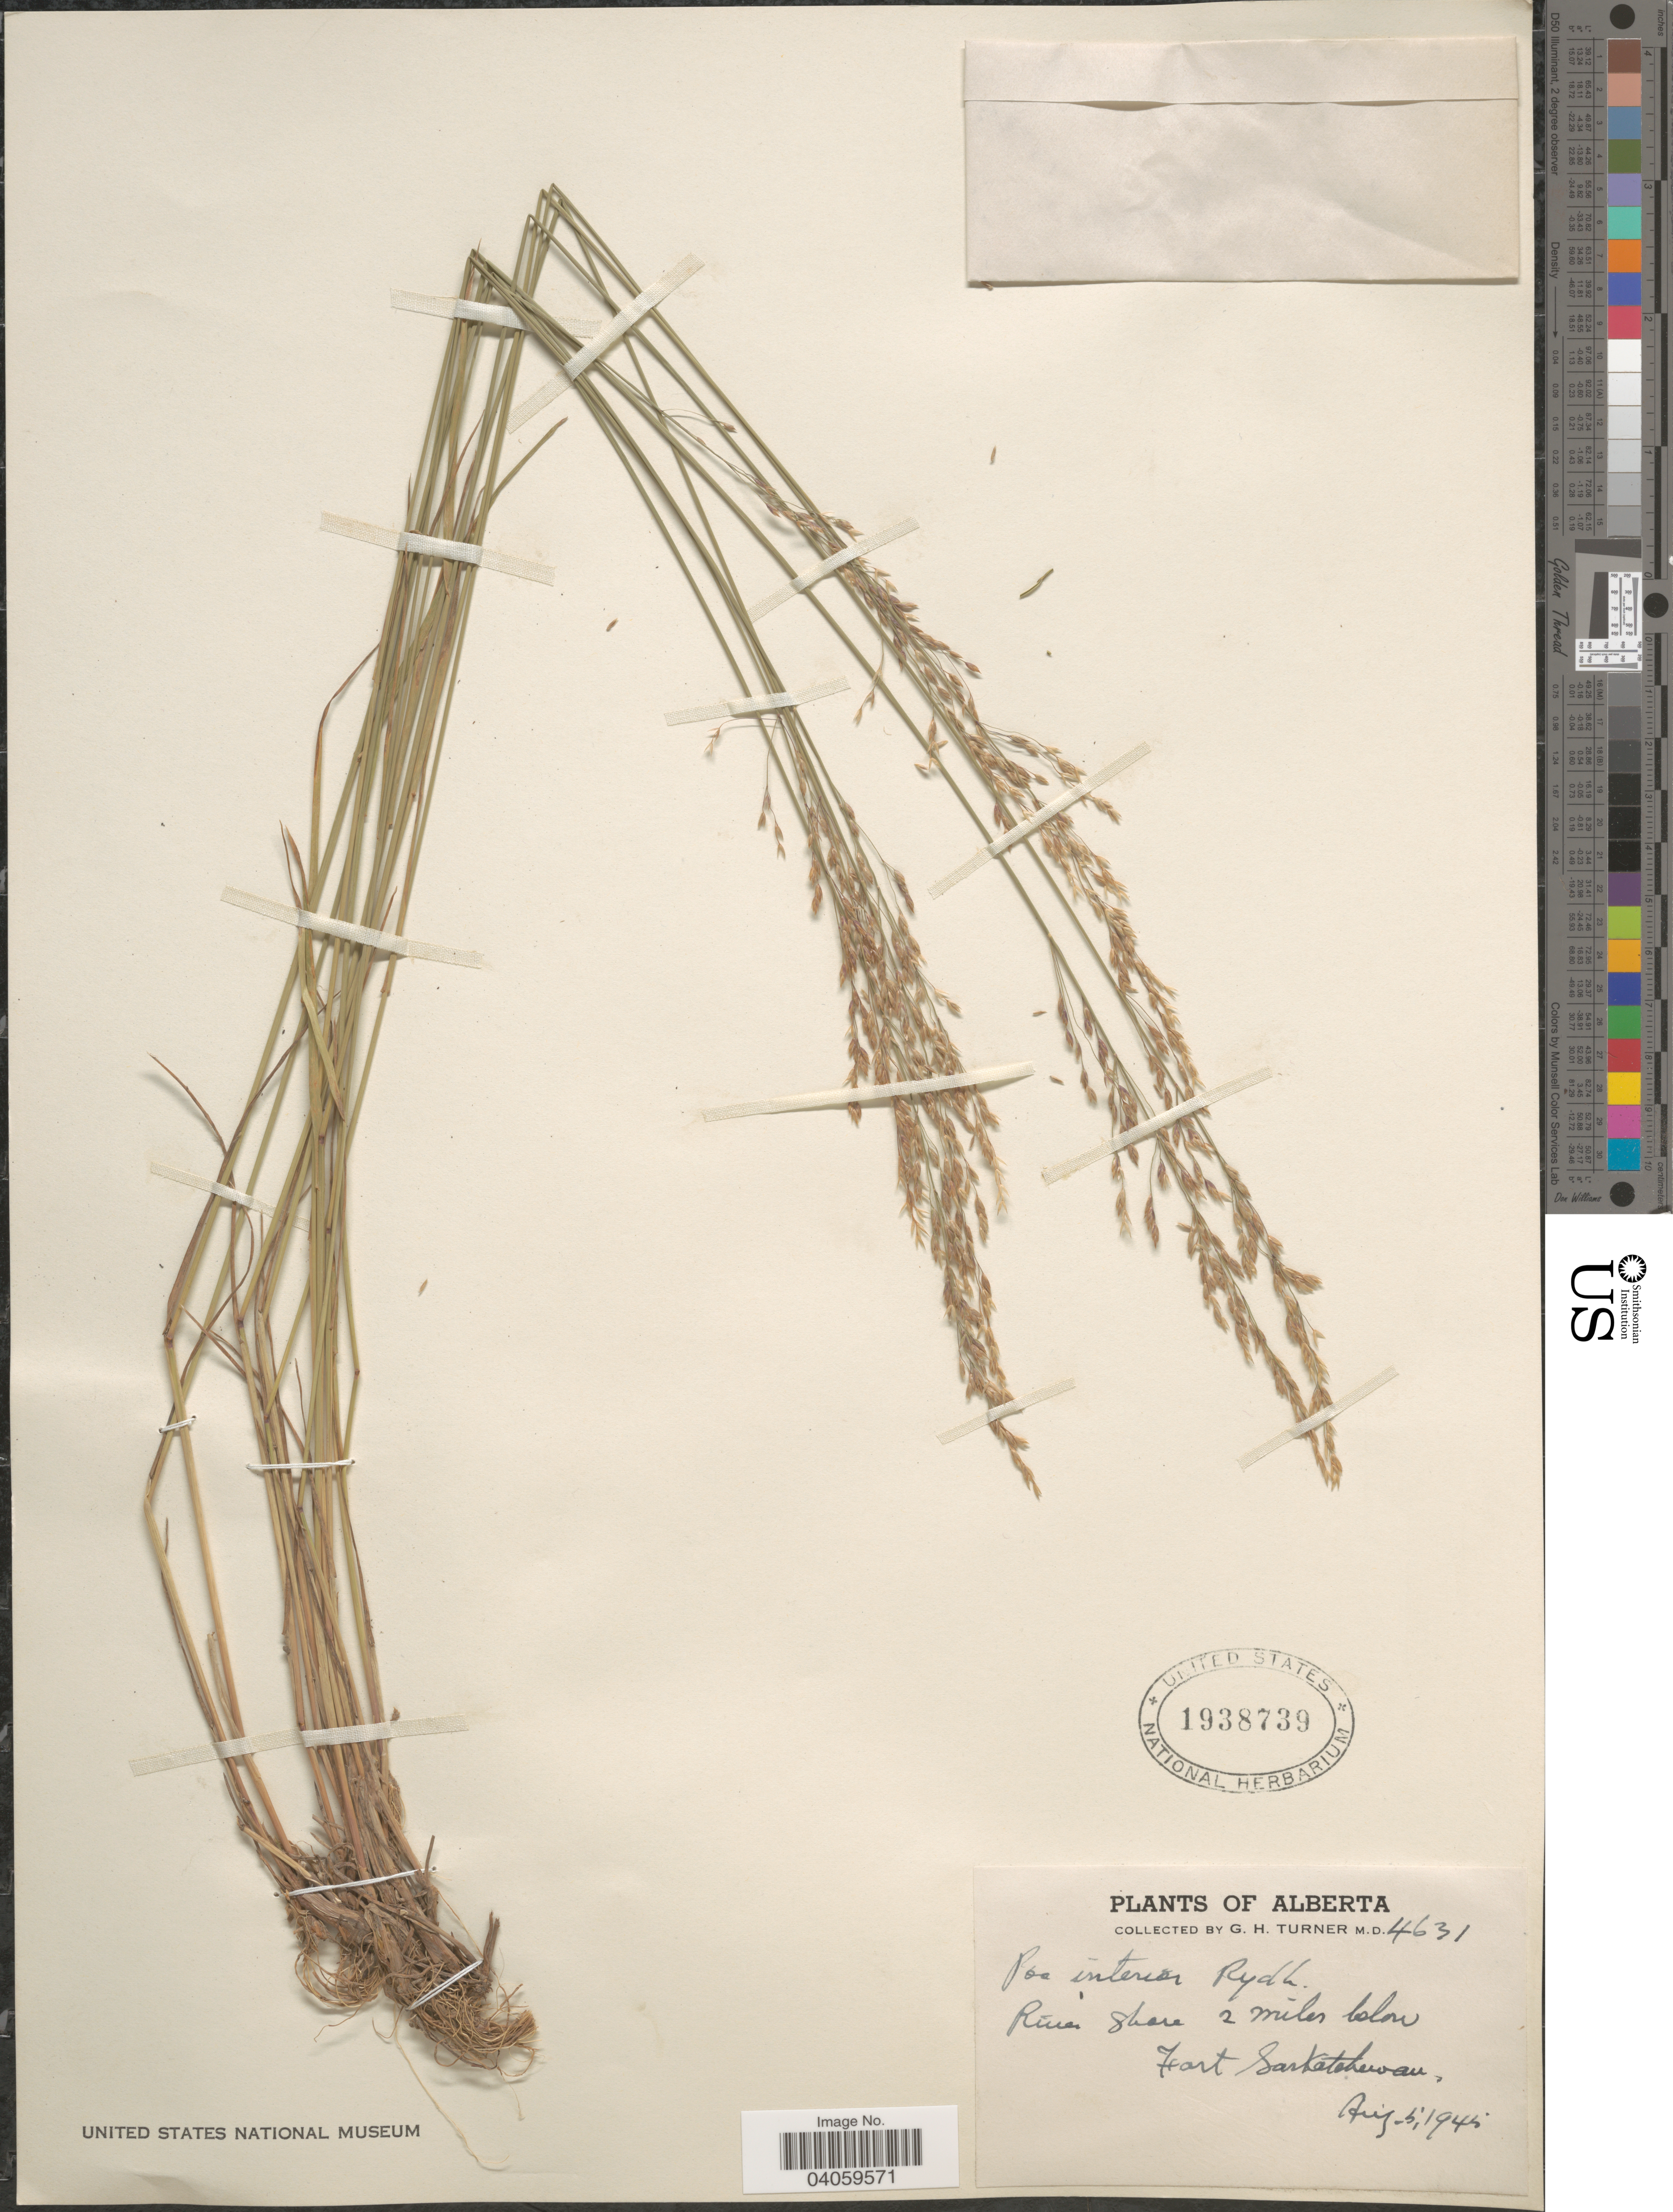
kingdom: Plantae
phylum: Tracheophyta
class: Liliopsida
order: Poales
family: Poaceae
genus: Poa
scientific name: Poa interior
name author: Rydb.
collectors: G. H. Turner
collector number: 4631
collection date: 1945-08-05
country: Canada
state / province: Alberta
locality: River shore 2 miles below Fort Saskatchewan.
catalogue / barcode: US 1938739